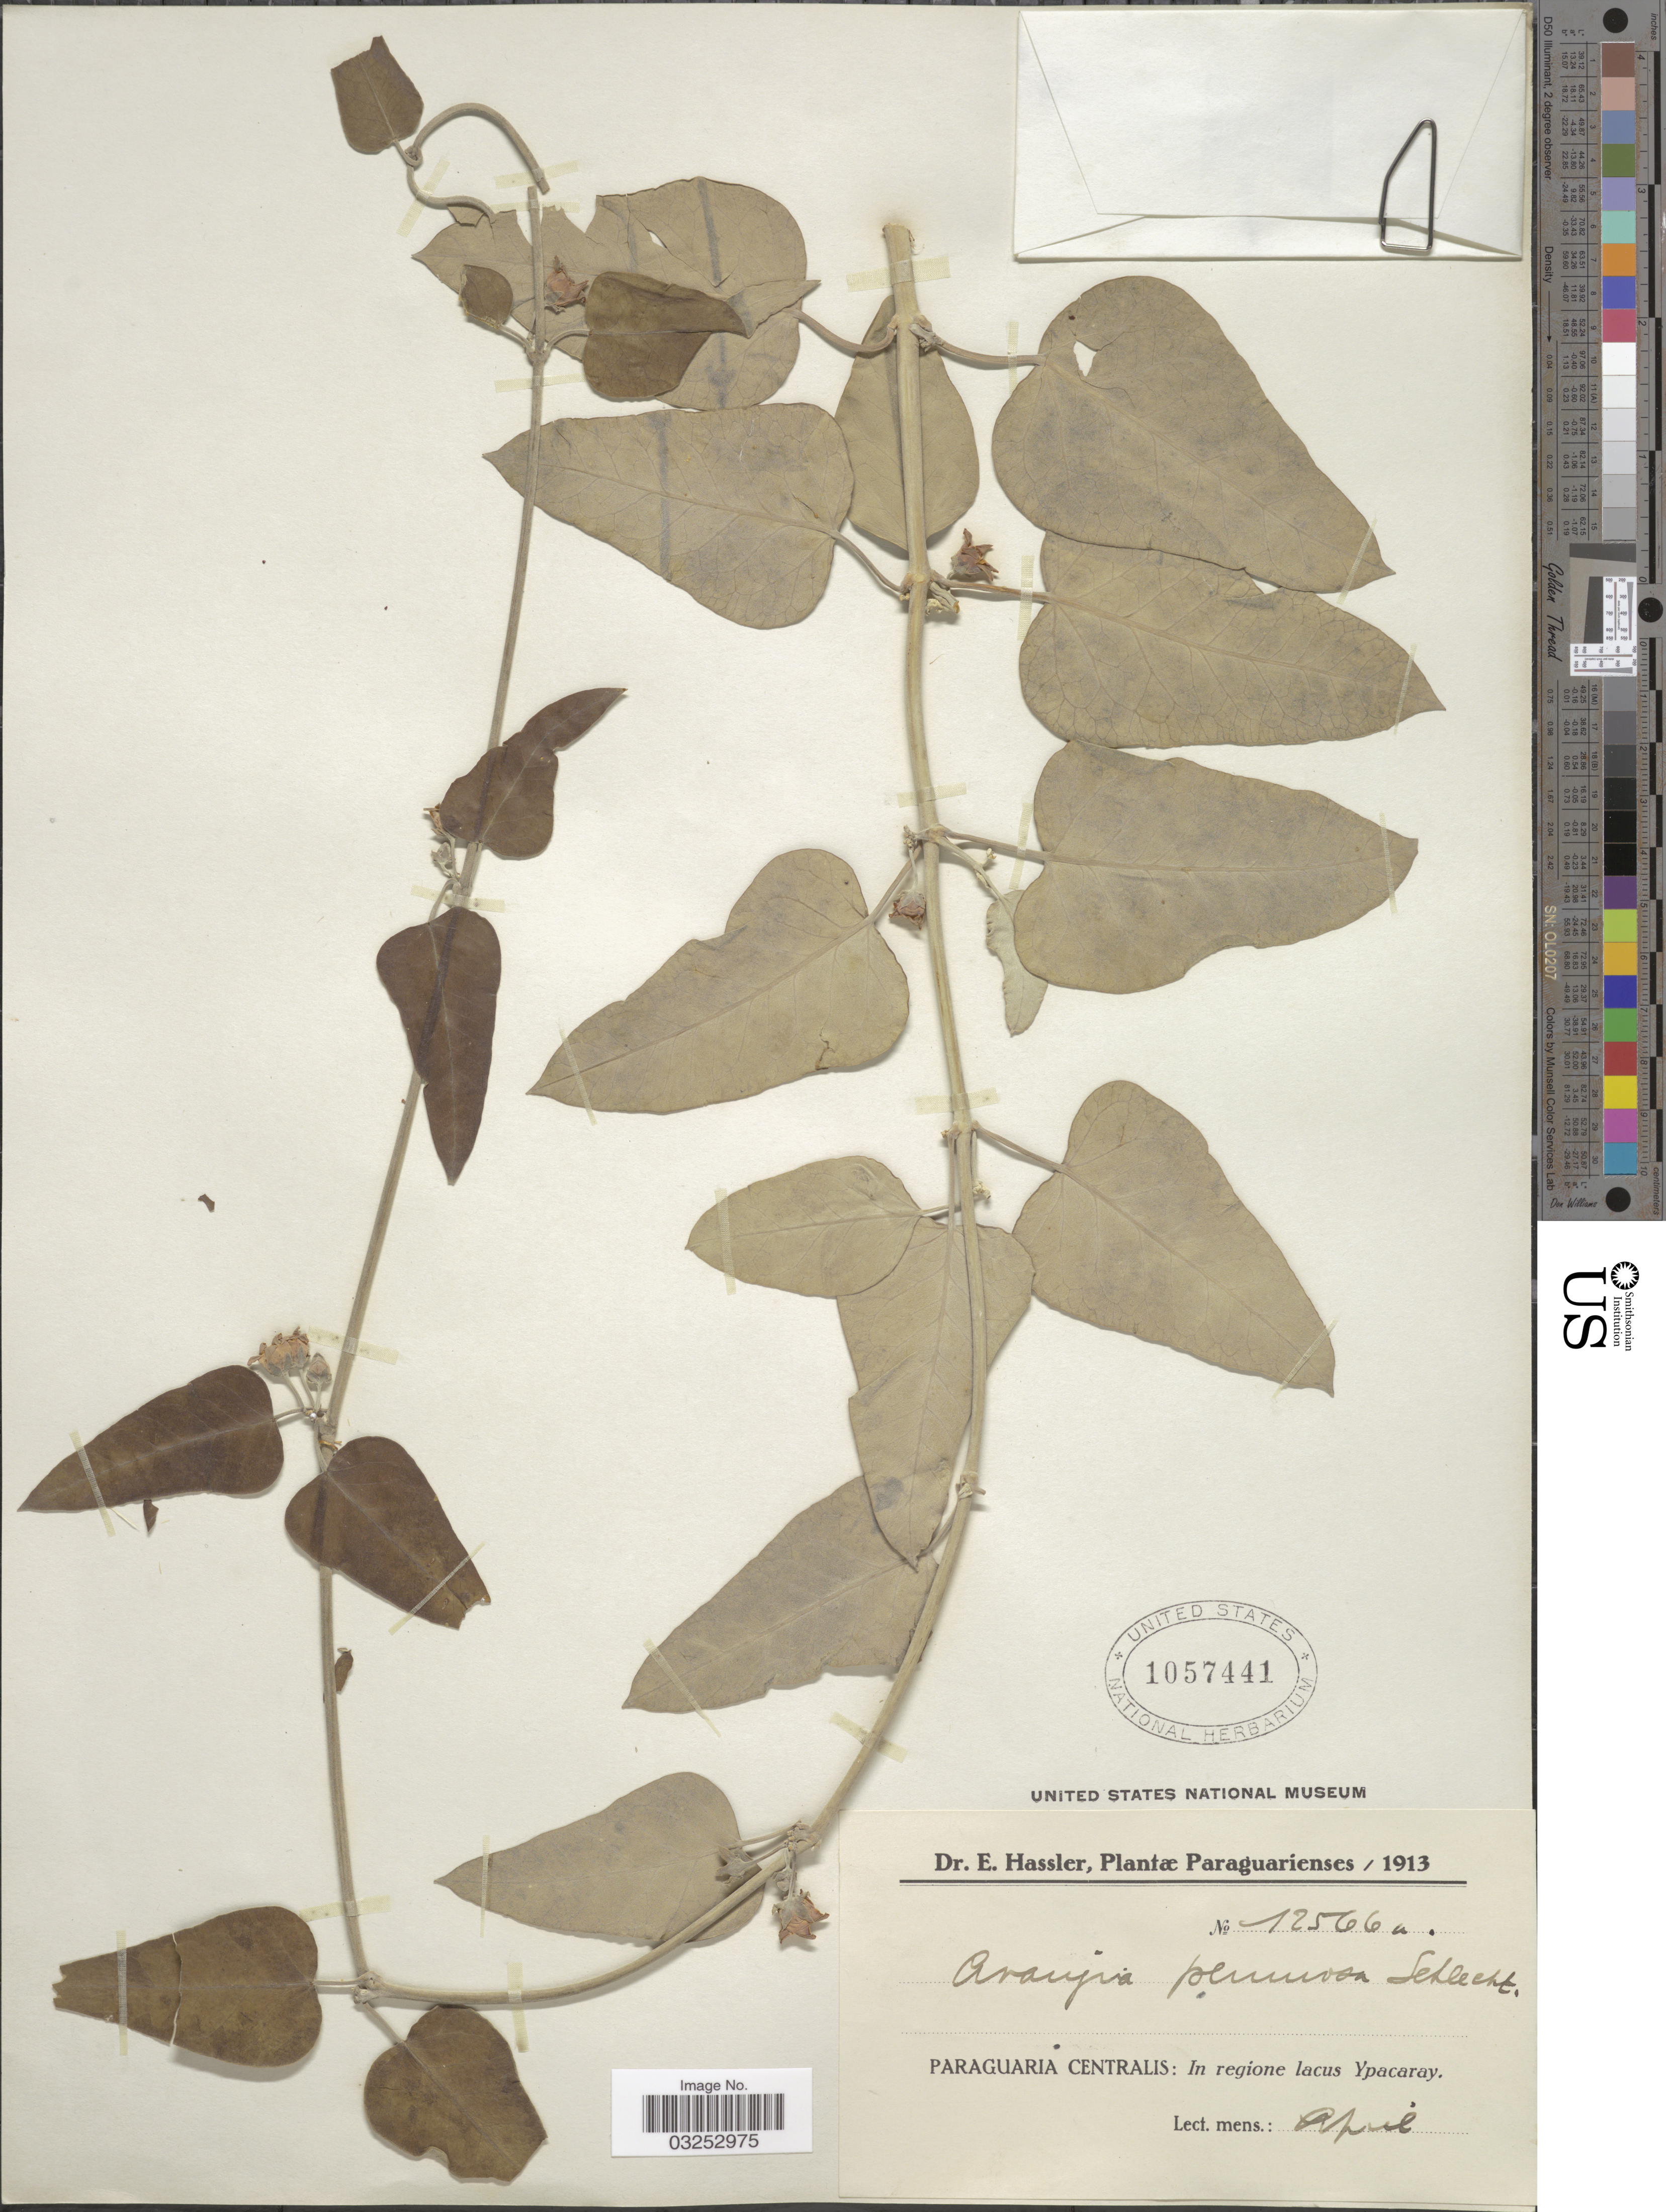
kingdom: Plantae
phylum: Tracheophyta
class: Magnoliopsida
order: Gentianales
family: Apocynaceae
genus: Araujia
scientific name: Araujia plumosa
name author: Schltr.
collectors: E. Hassler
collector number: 12566a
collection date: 1913-04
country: Paraguay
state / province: Paraguari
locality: Paraguaria Centralis: In regione lacus Ypacaray.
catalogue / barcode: US 1057441